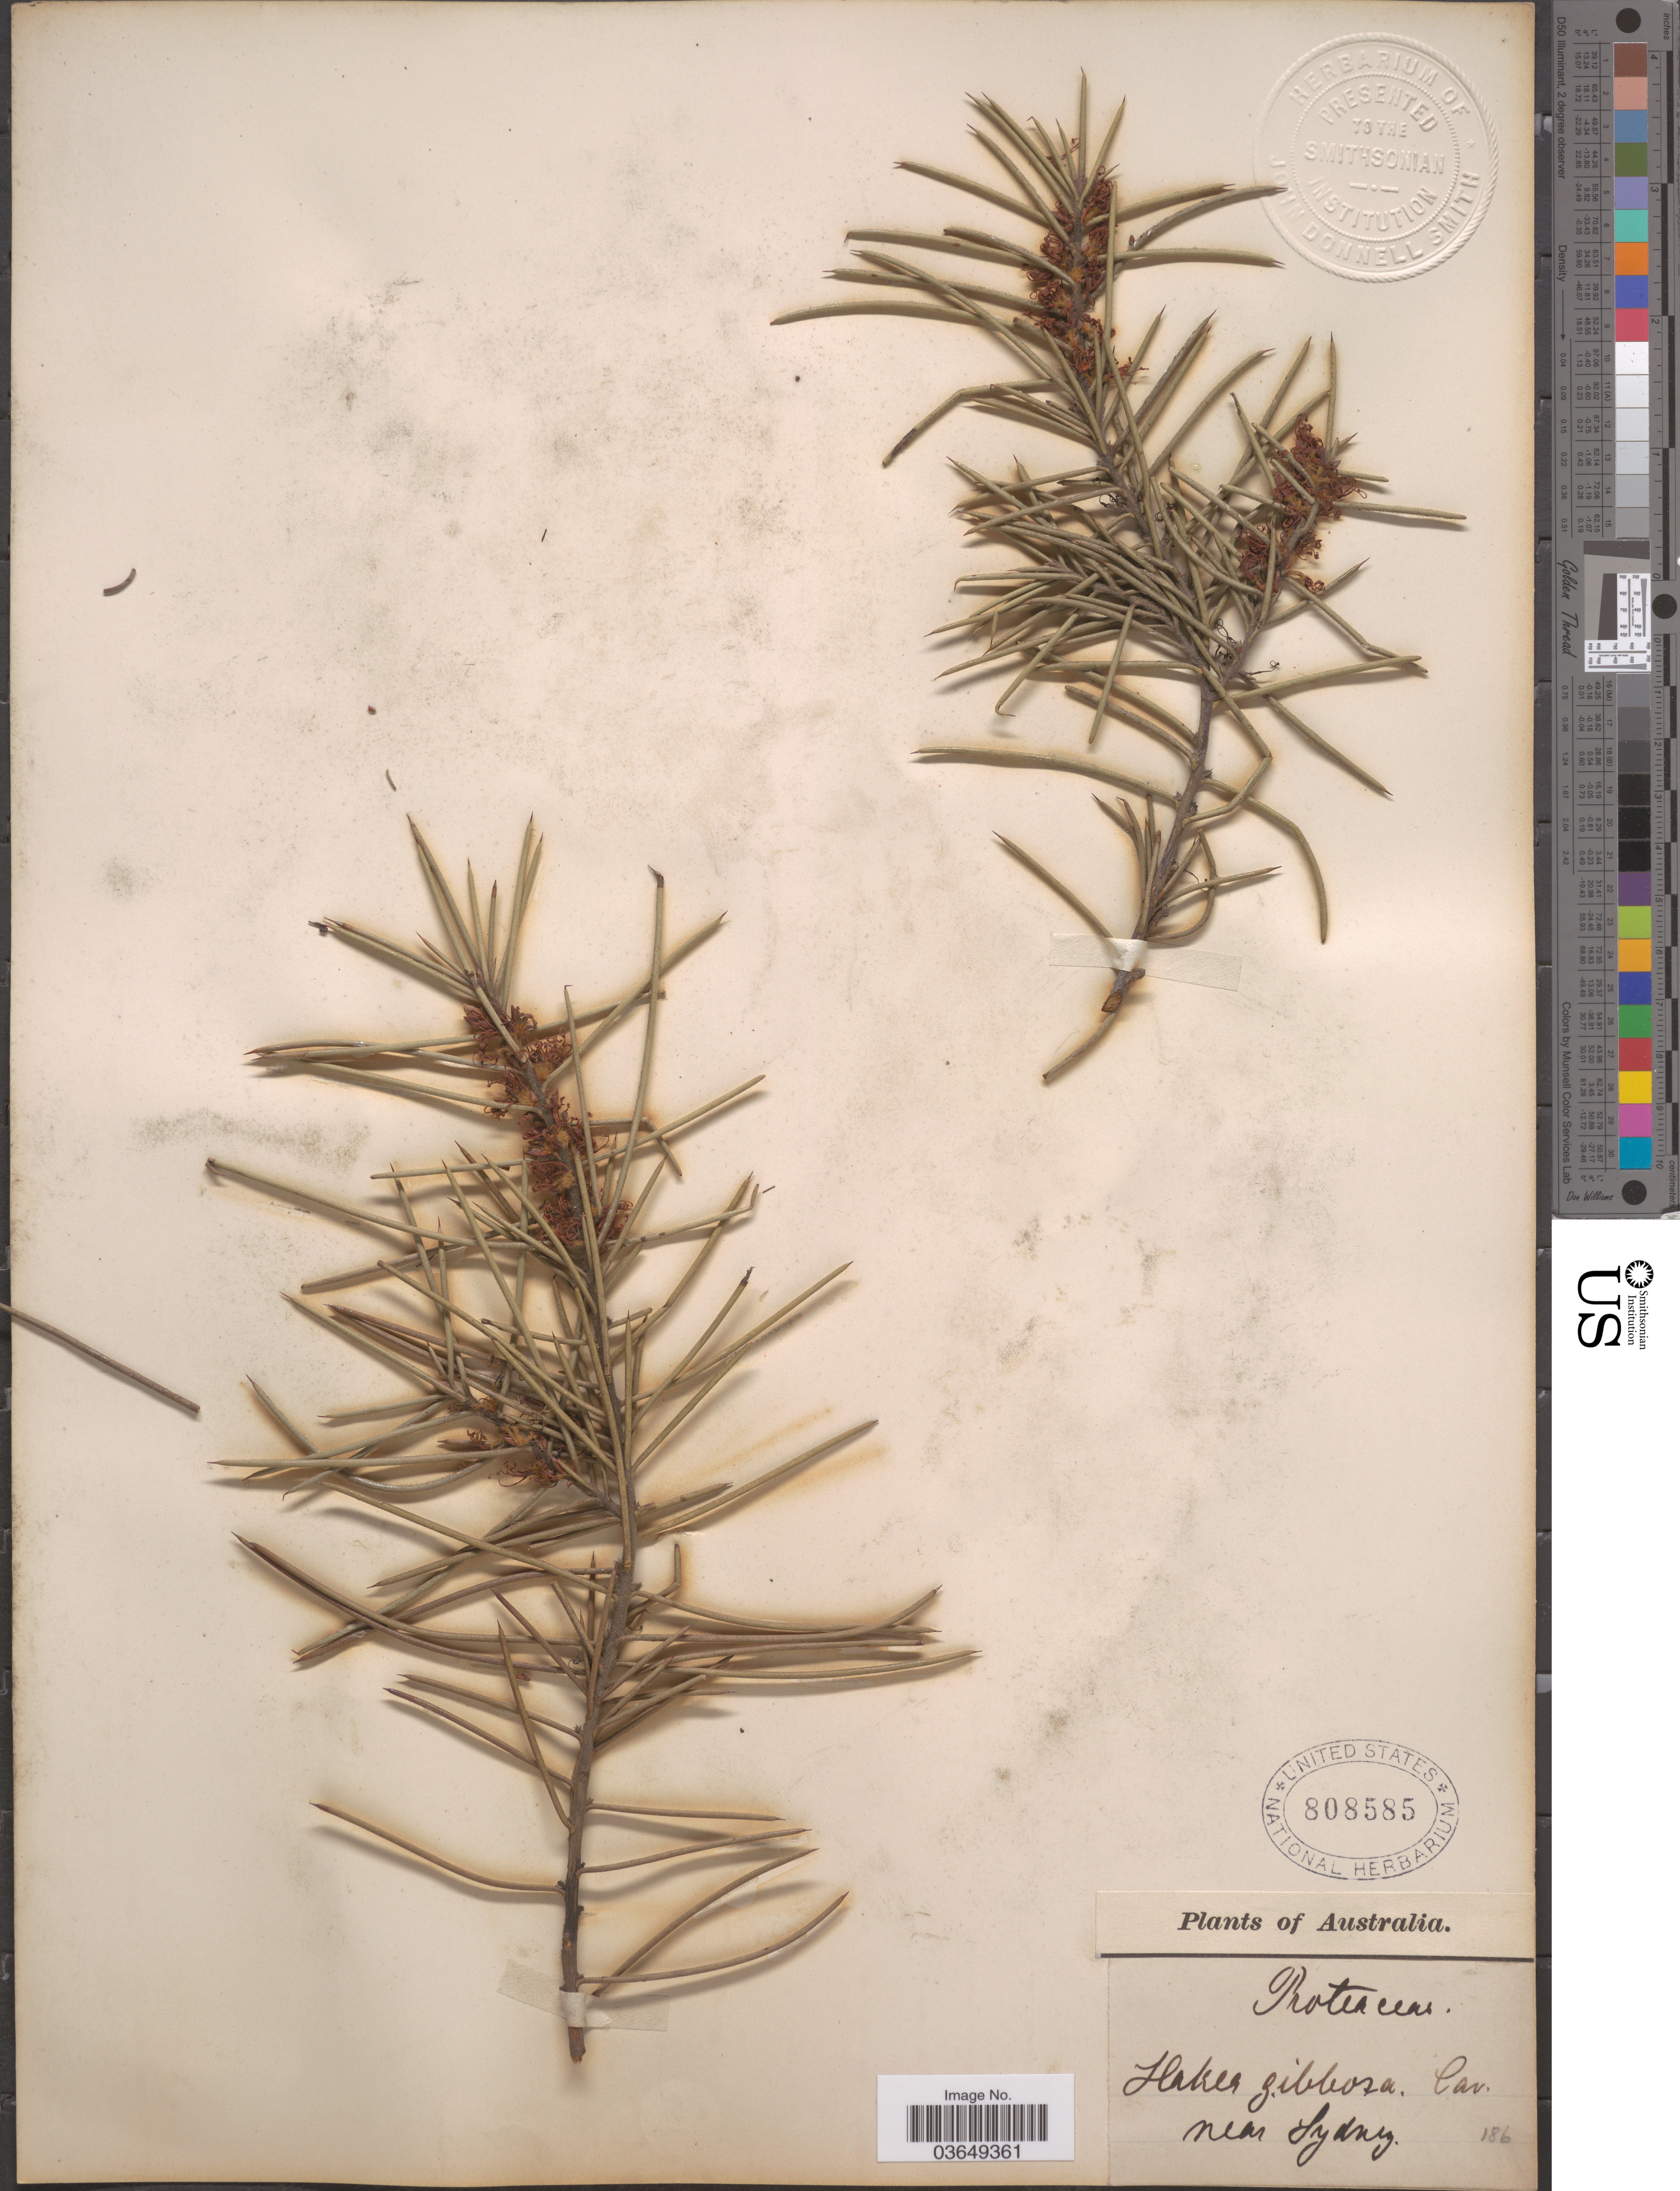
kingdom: Plantae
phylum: Tracheophyta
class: Magnoliopsida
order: Proteales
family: Proteaceae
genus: Hakea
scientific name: Hakea gibbosa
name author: (Sm.) Cav.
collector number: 186?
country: Australia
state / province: New South Wales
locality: Near Sydney.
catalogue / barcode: US 808585